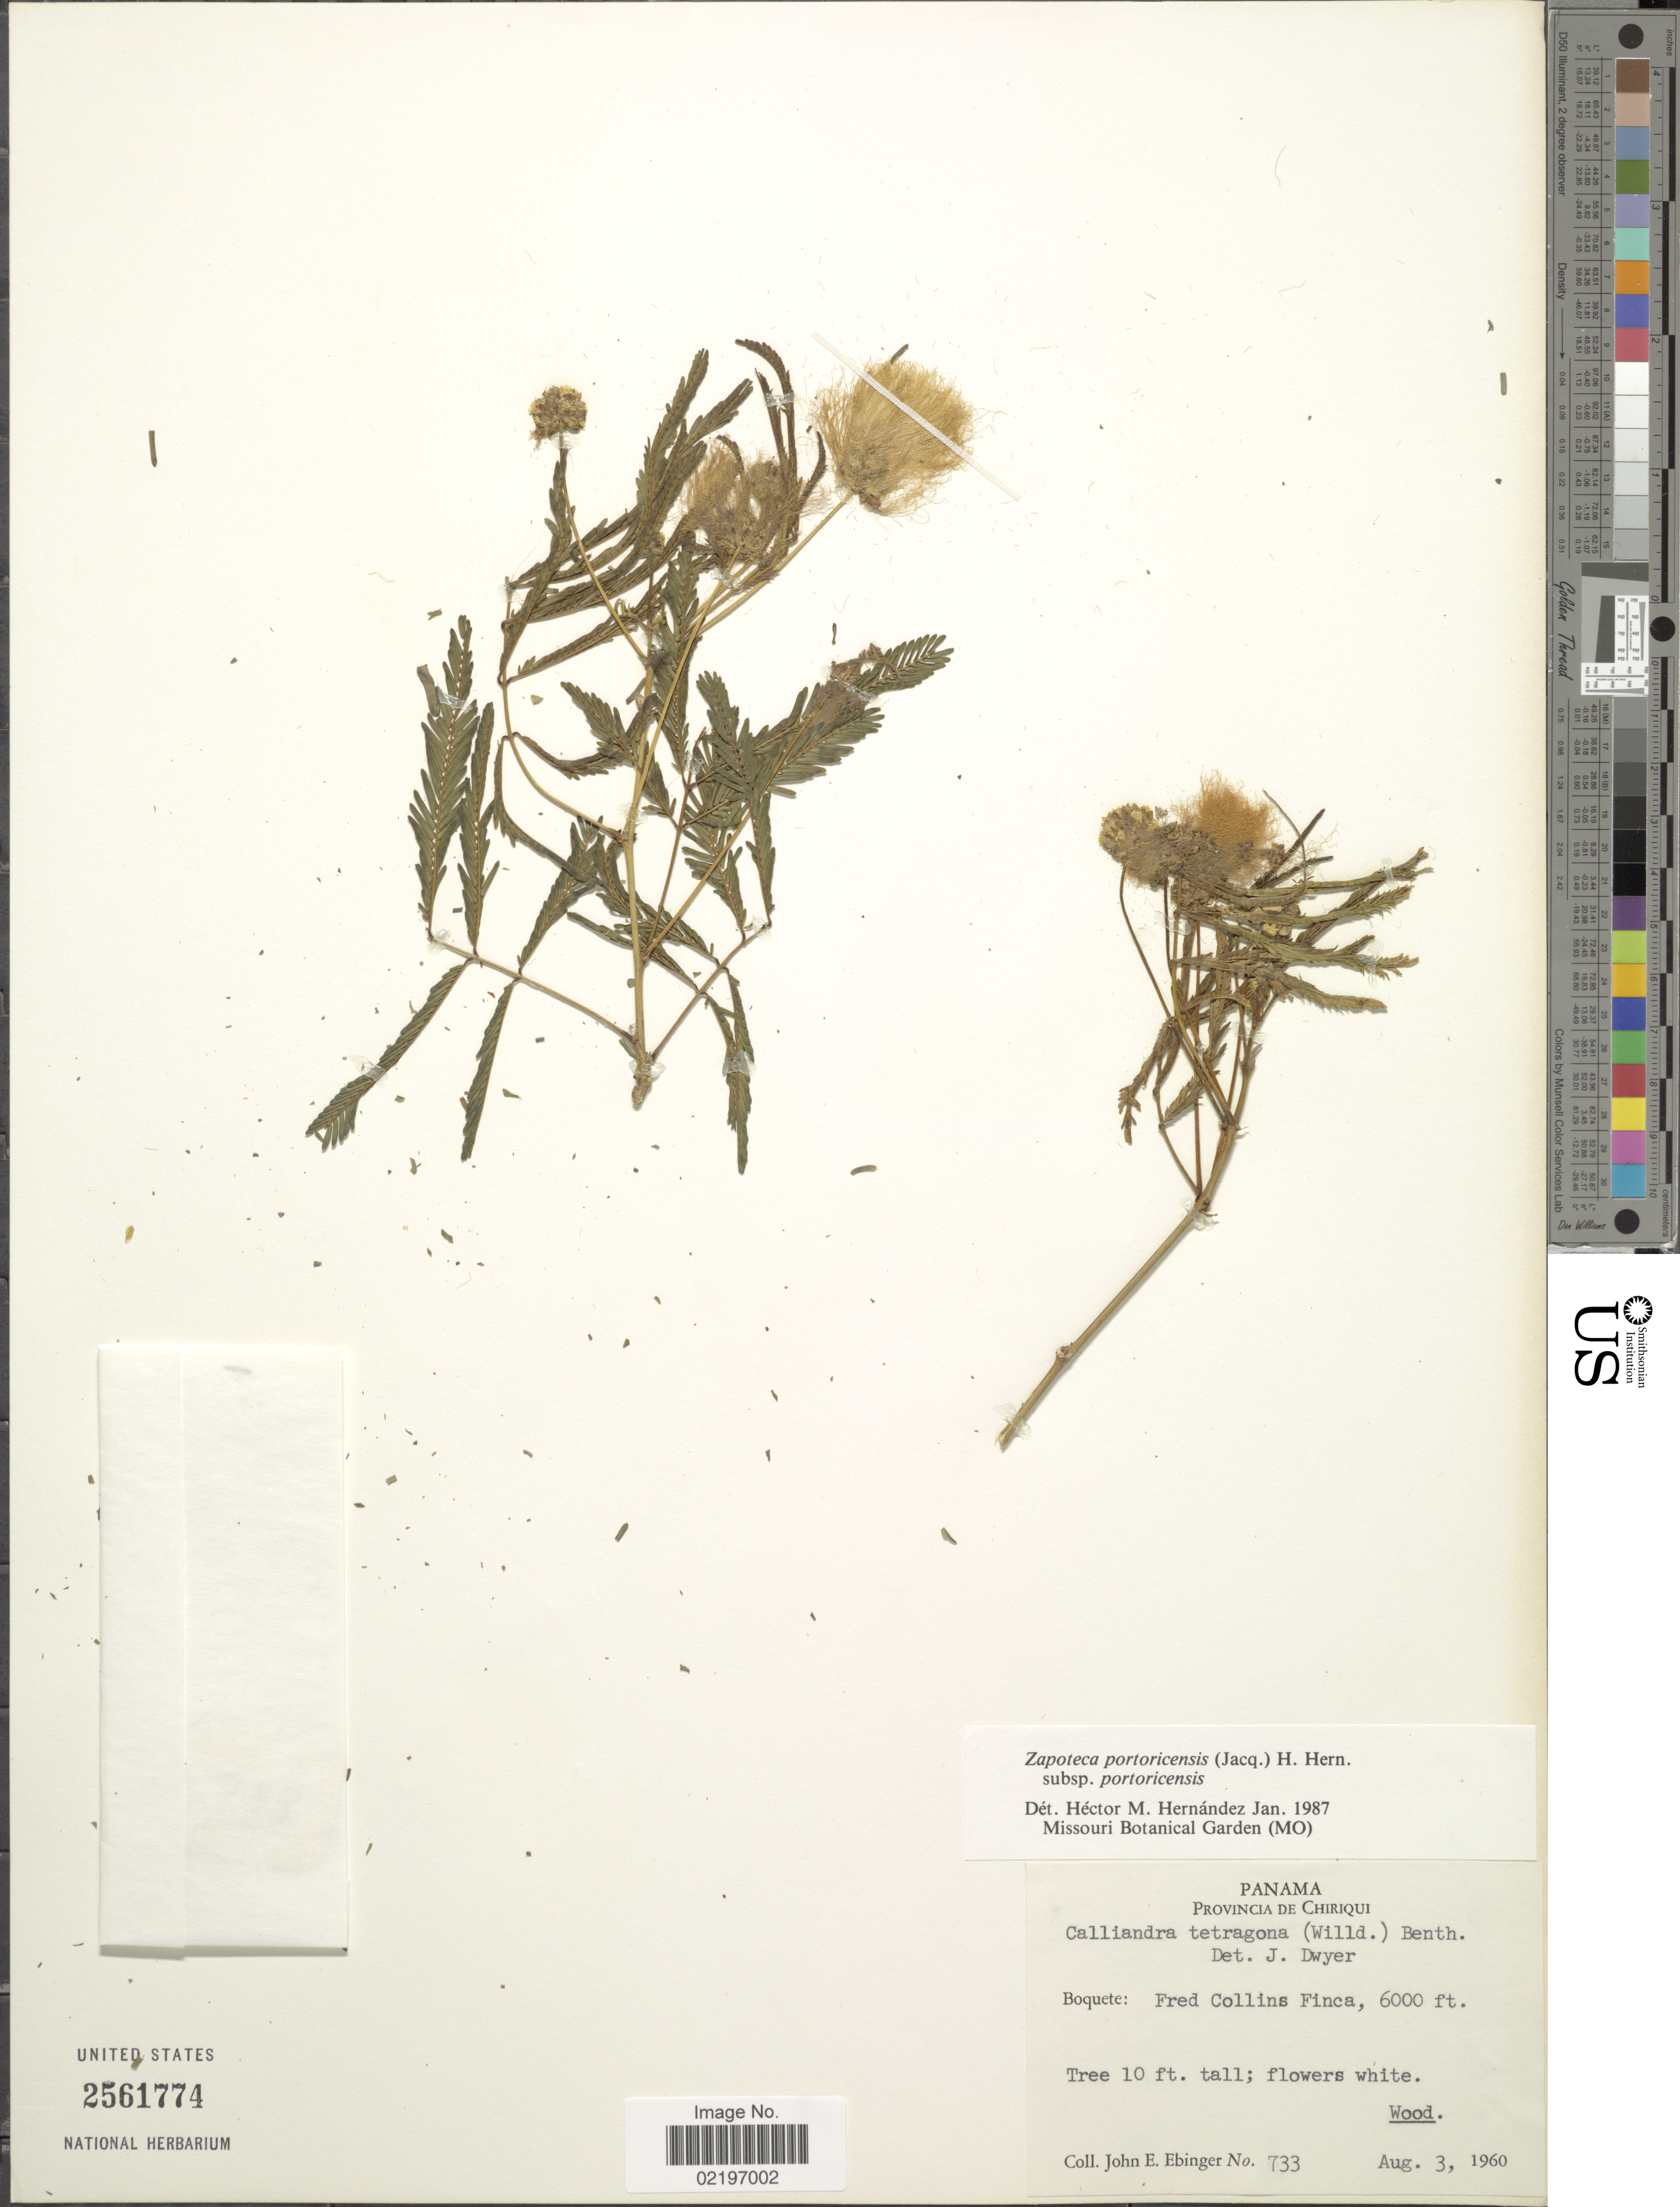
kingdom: Plantae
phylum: Tracheophyta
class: Magnoliopsida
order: Fabales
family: Fabaceae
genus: Zapoteca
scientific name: Zapoteca portoricensis subsp. portoricensis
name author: (Jacq.) H.M. Hern.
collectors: J. Ebinger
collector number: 733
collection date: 1960-08-03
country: Panama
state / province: Chiriqui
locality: Boquete: Fred Collins Finca.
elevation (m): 1829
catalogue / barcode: US 2561774